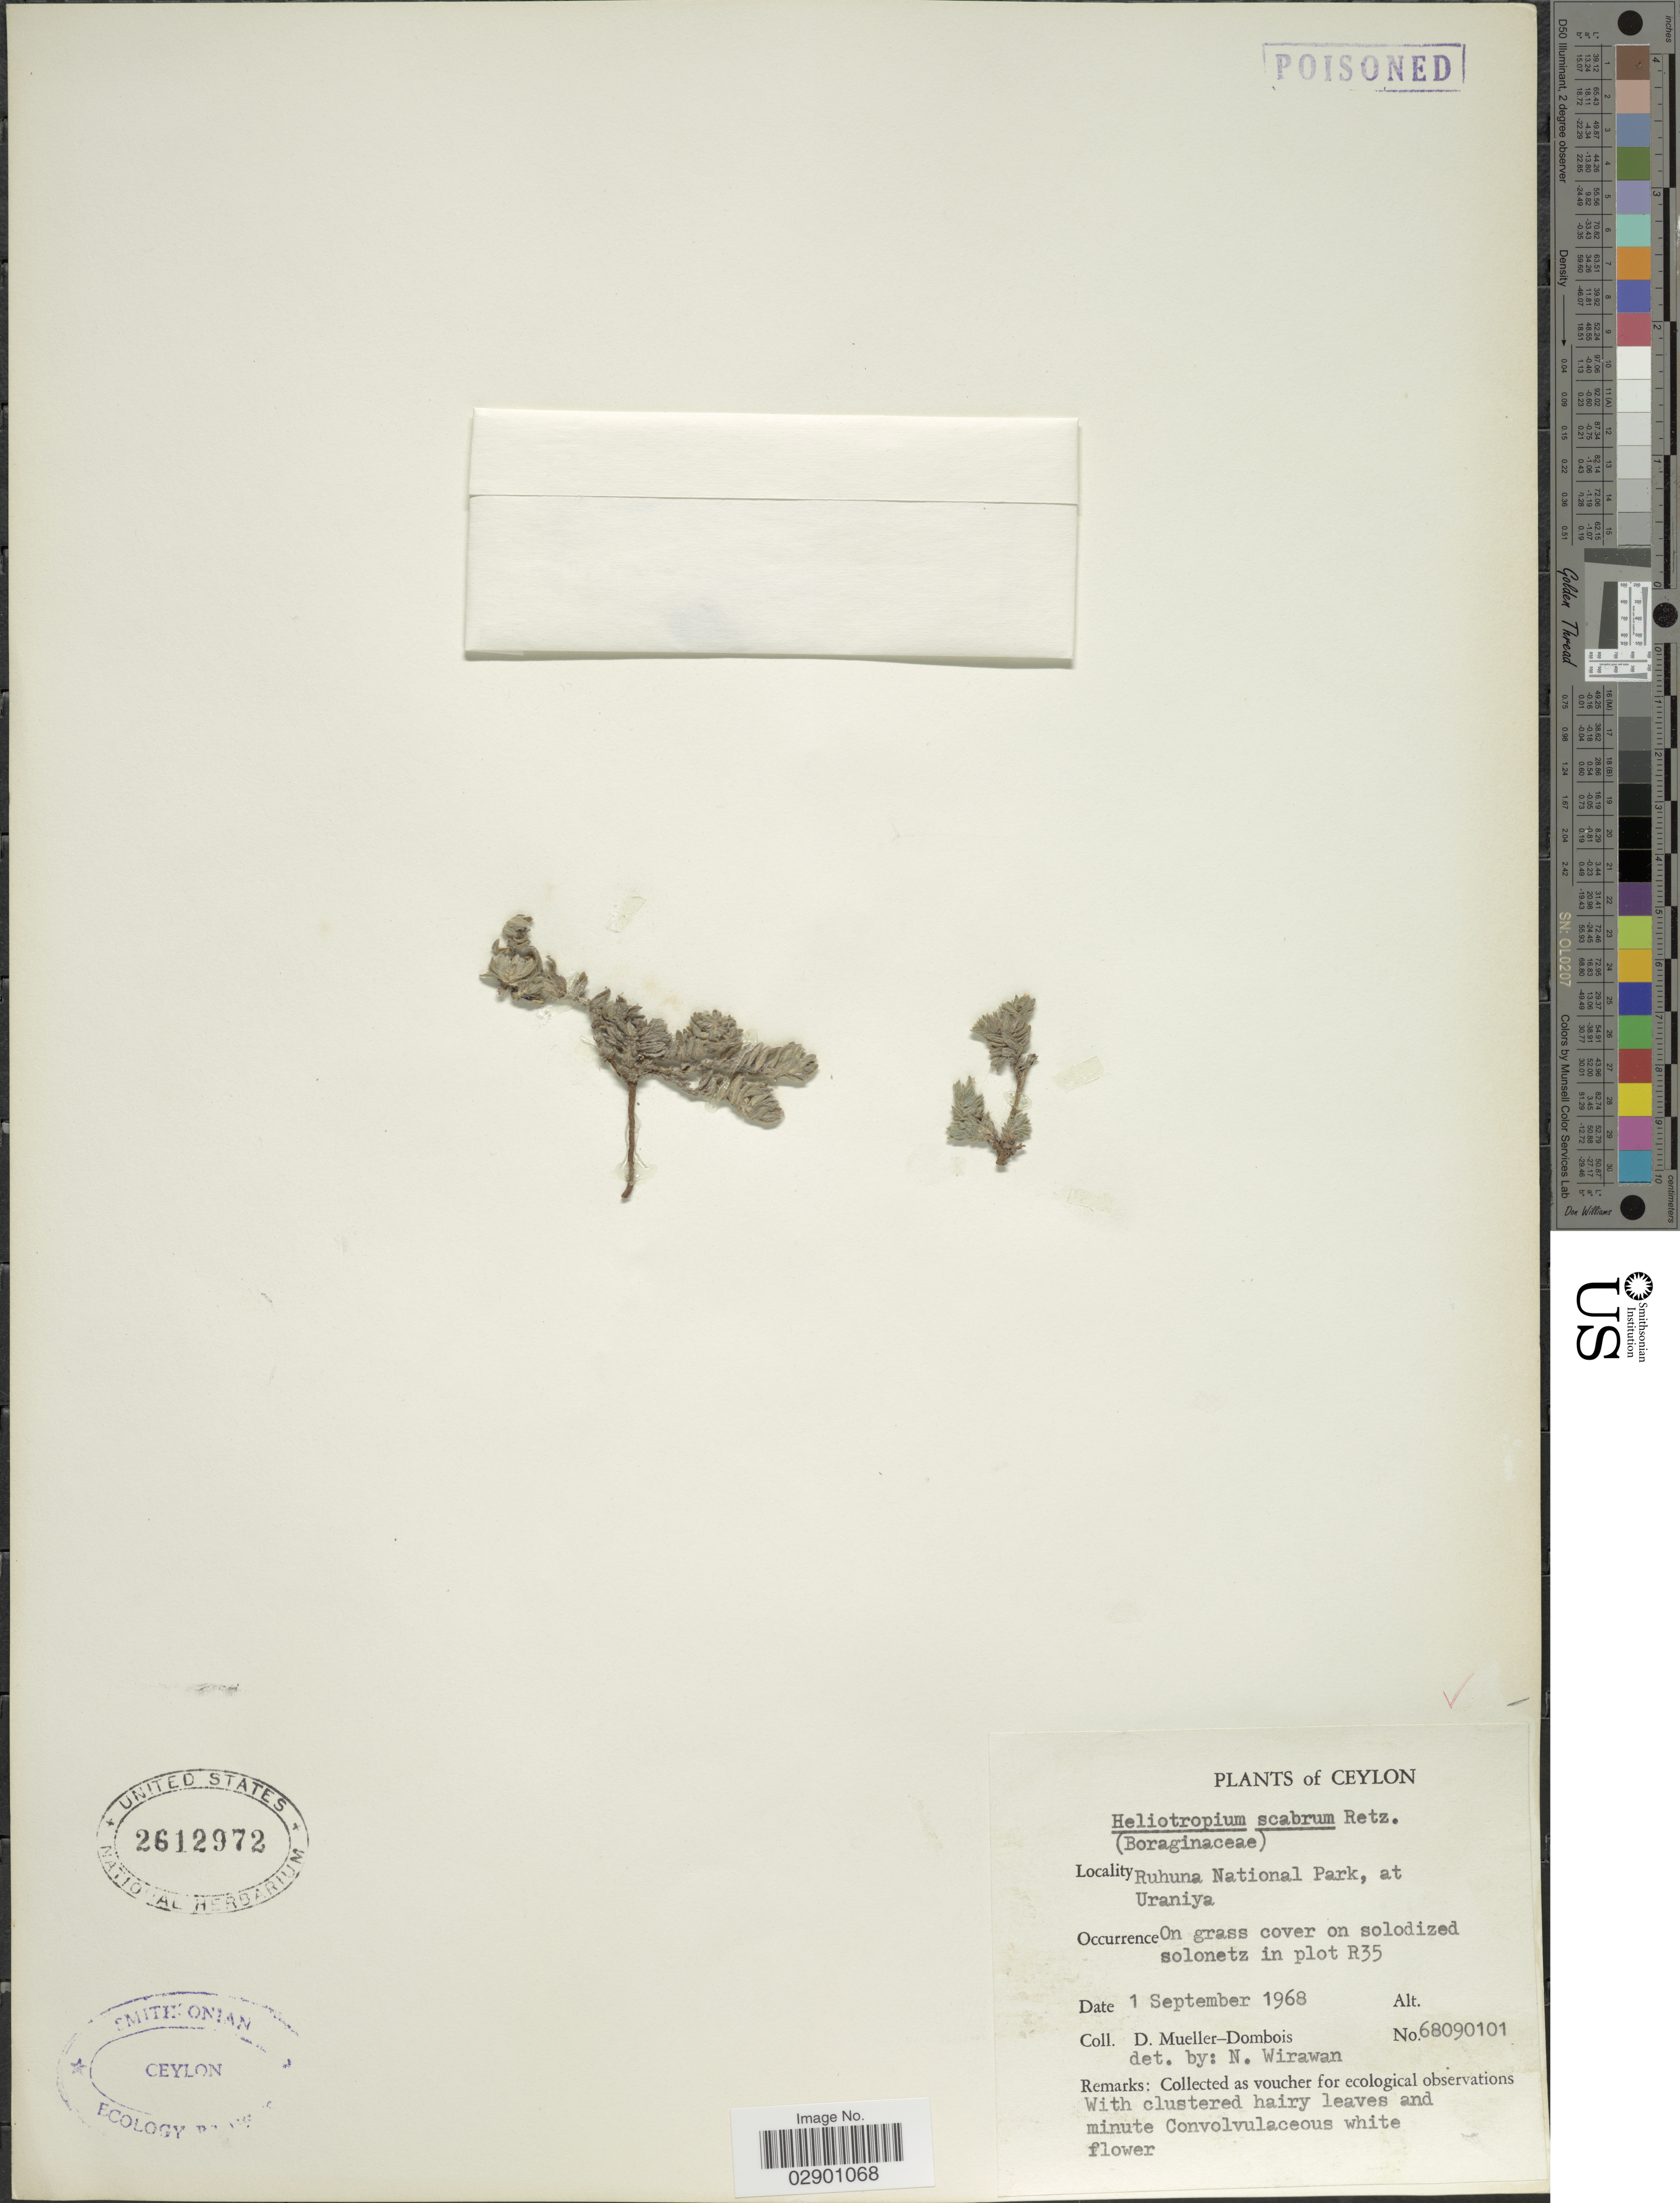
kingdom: Plantae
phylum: Tracheophyta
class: Magnoliopsida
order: Boraginales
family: Heliotropiaceae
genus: Heliotropium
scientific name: Heliotropium scabrum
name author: Retz.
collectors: D. Mueller-Dombois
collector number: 68090101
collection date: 1968-09-01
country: Sri Lanka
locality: Ceylon. Ruhuna National Park, at Uraniya. On grass cover on solodized solonetz in plot R35.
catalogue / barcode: US 2612972